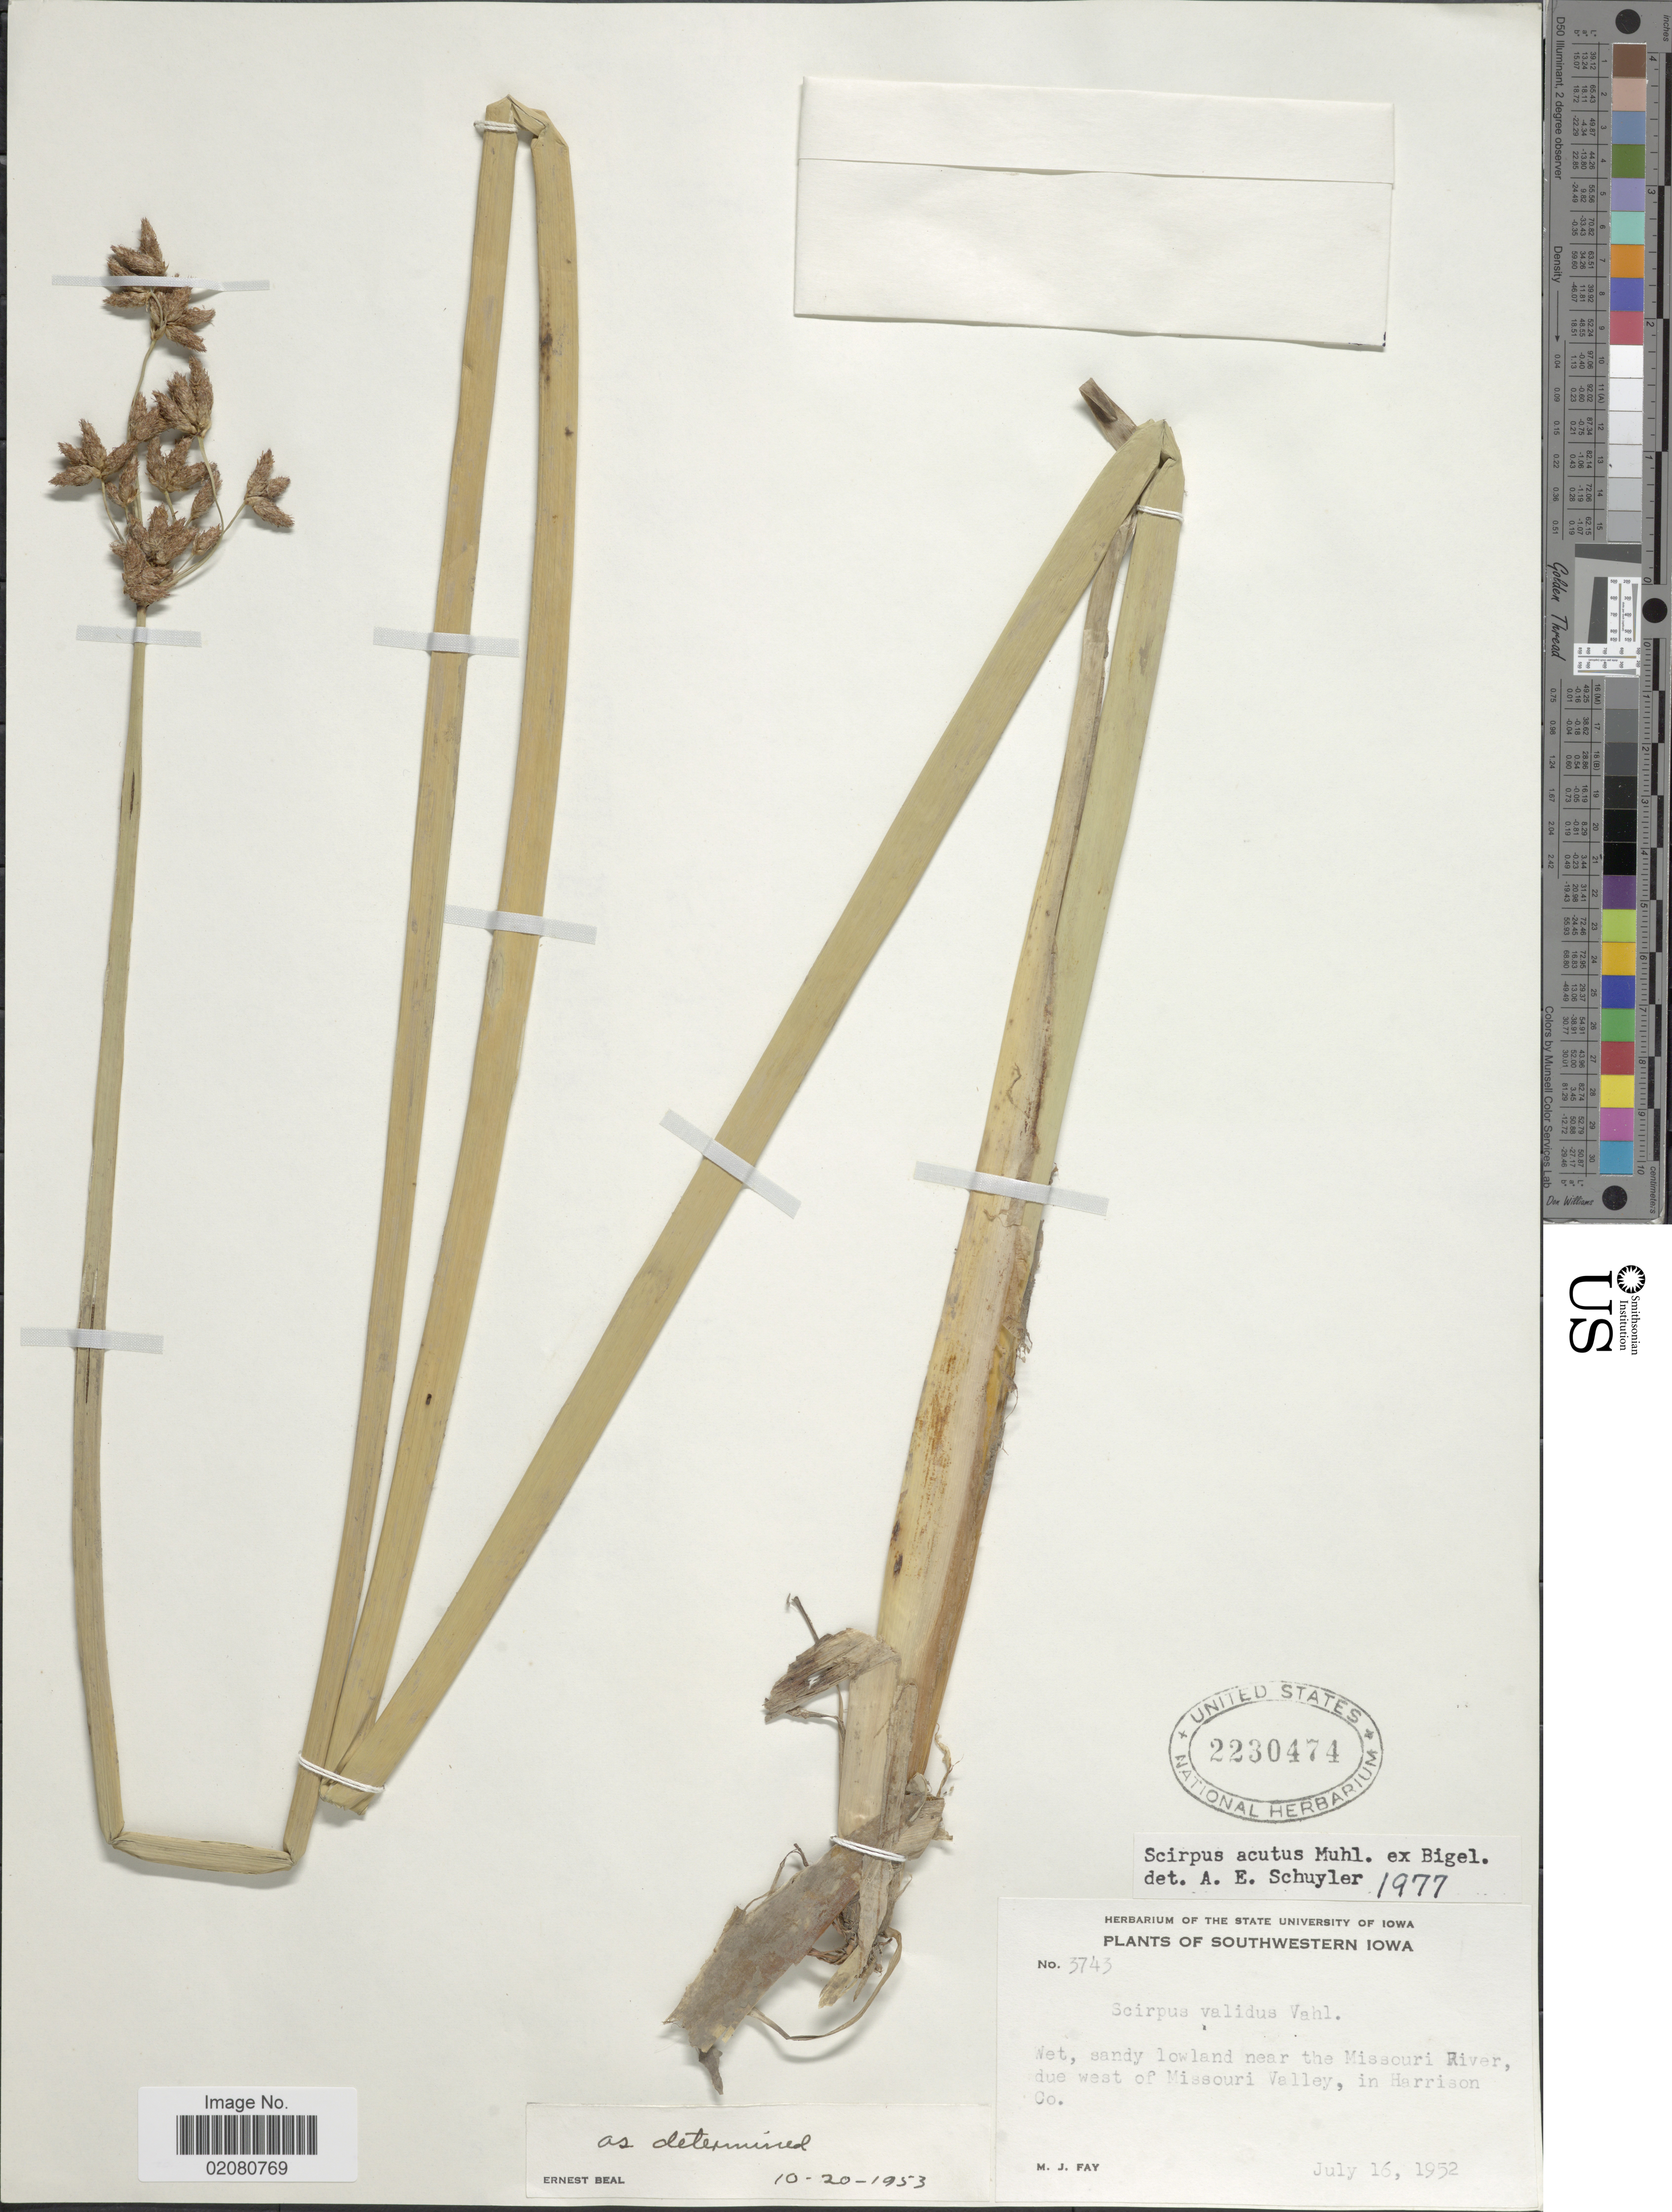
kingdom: Plantae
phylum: Tracheophyta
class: Liliopsida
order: Poales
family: Cyperaceae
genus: Schoenoplectus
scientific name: Schoenoplectus acutus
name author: (Muhl. ex Bigelow) Á. Löve & D. Löve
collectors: M. Fay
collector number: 3743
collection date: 1952-07-16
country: United States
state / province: Iowa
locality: Southwestern Iowa. Wet, sandy lowland near the Missouri River, due west of Missouri Valley, in Harrison Co.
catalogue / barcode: US 2230474